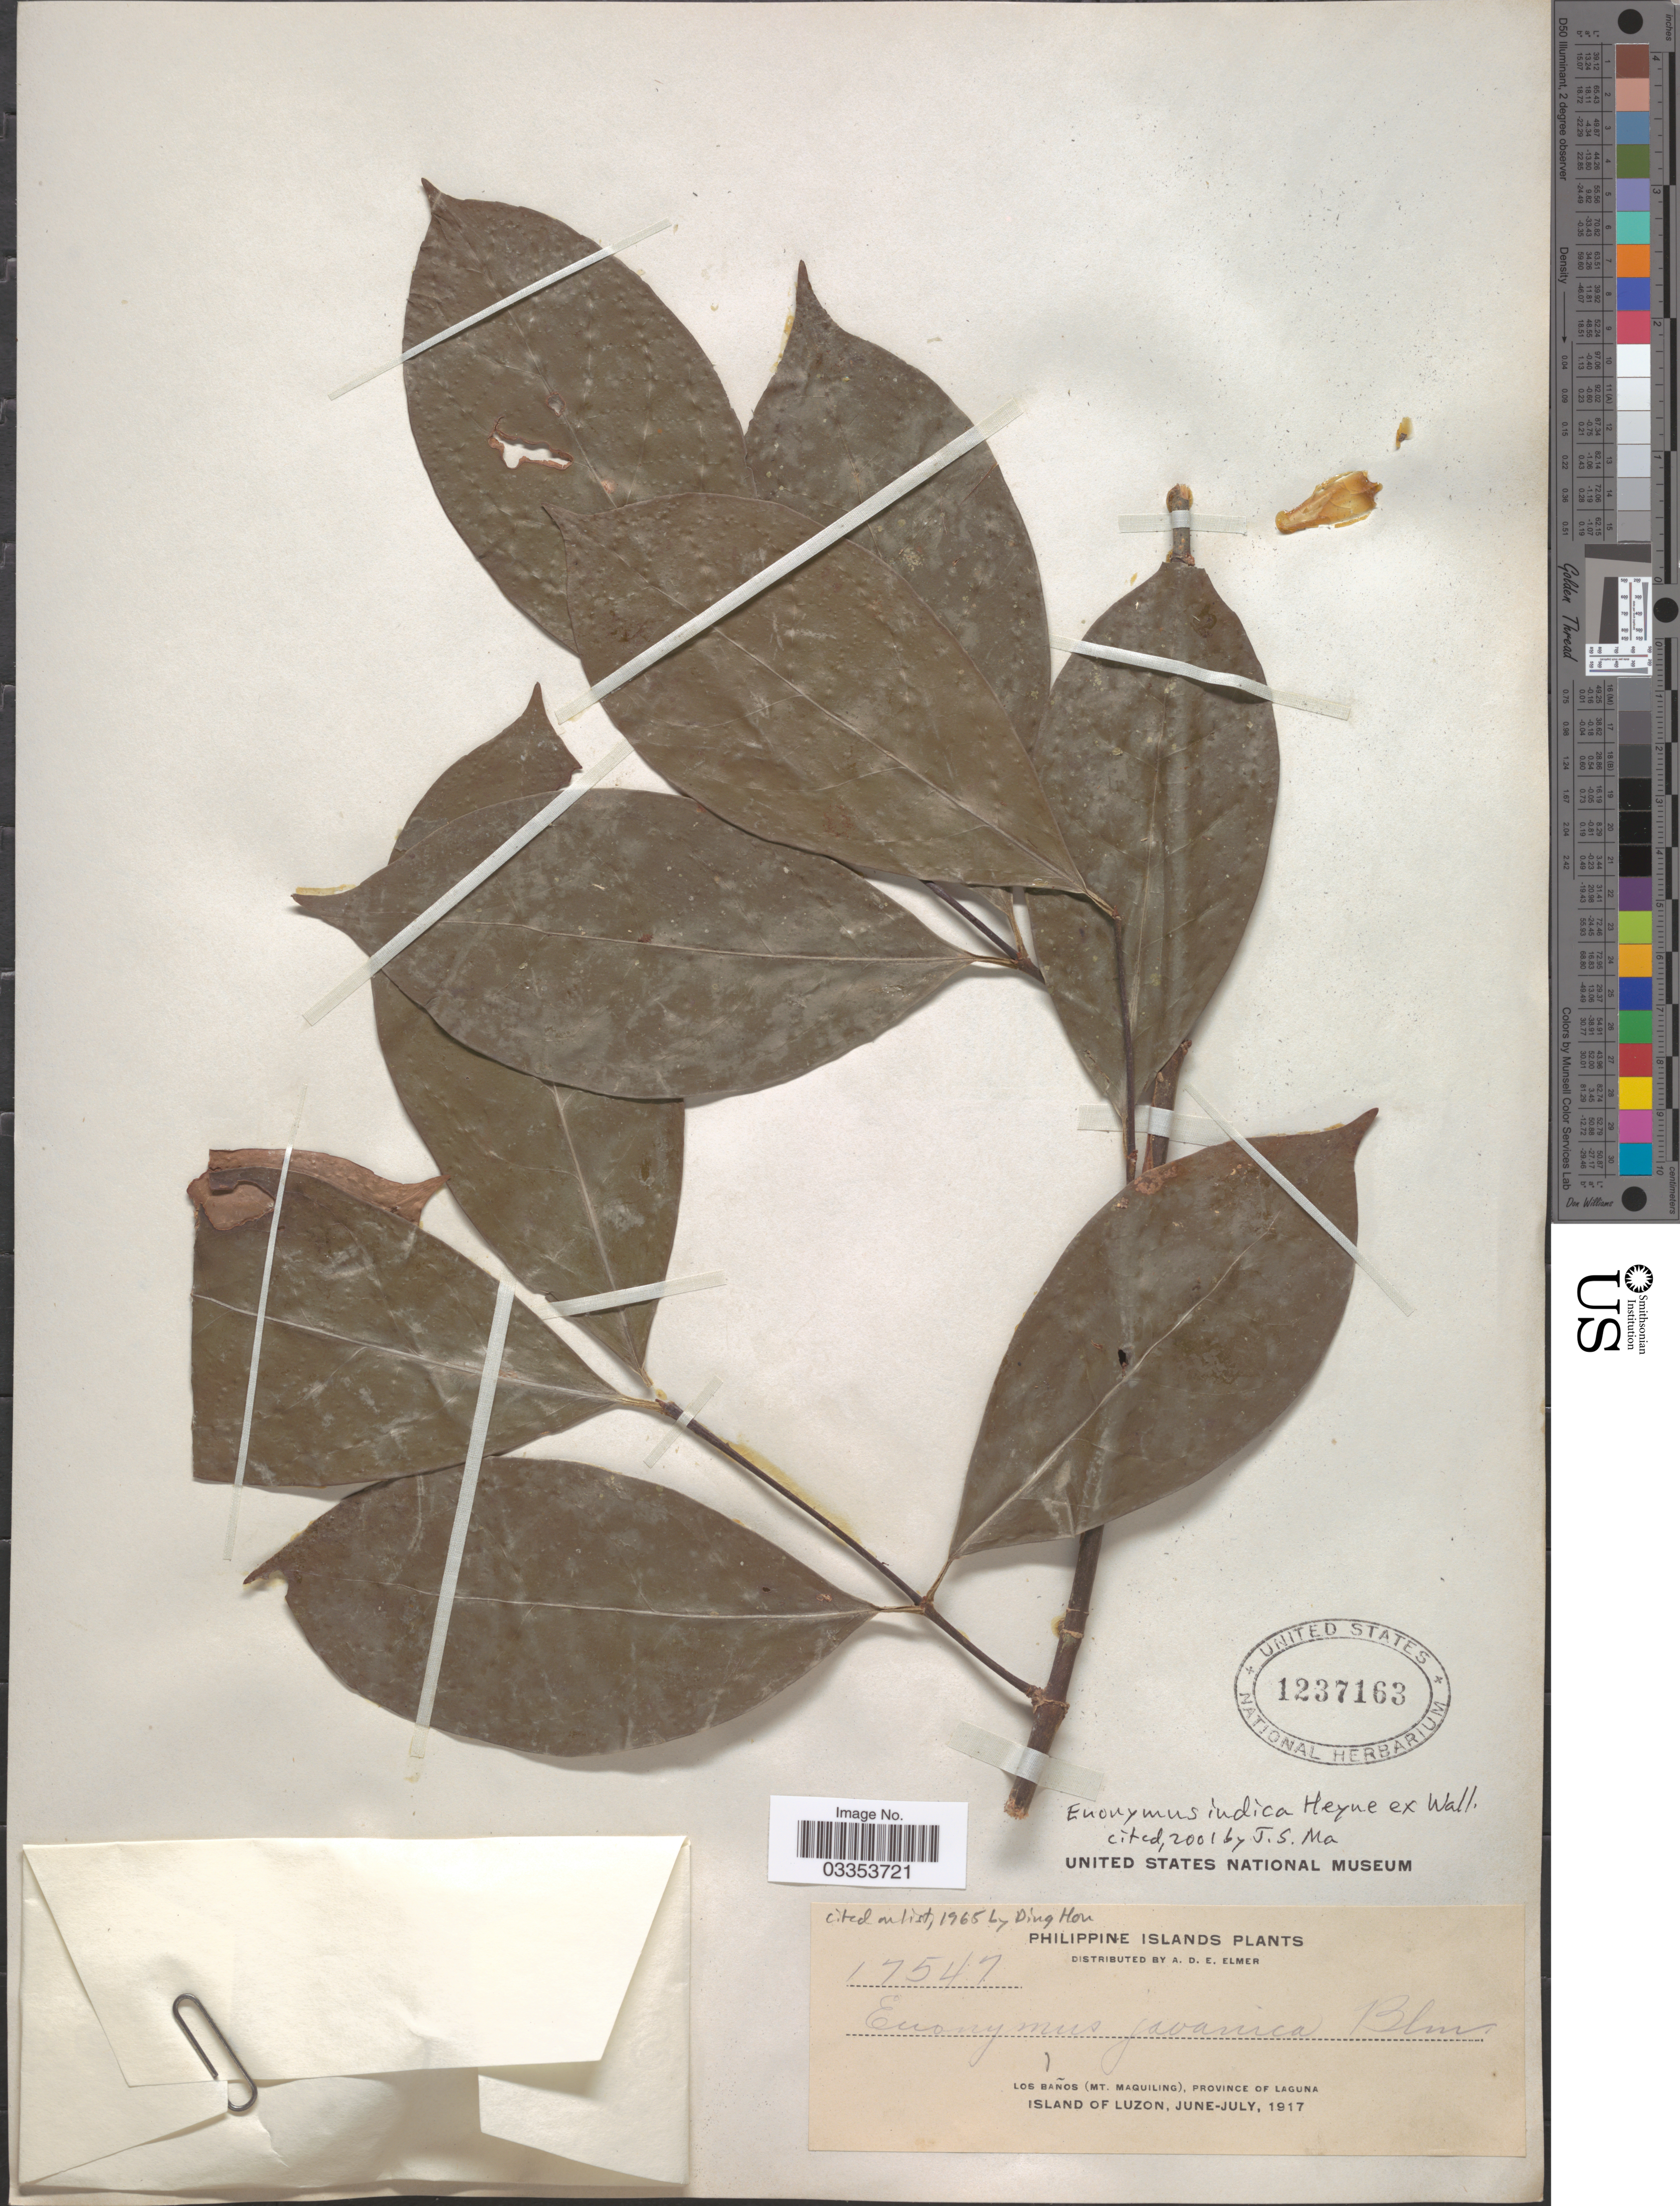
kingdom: Plantae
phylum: Tracheophyta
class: Magnoliopsida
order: Celastrales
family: Celastraceae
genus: Euonymus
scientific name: Euonymus indicus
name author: B. Heyne ex Wall.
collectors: A. D. E. Elmer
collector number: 17547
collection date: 1917-06/1917-07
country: Philippines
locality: Philippine Islands. Los Baños (Mt. Maquiling), province of Laguna. Island of Luzon.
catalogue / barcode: US 1237163